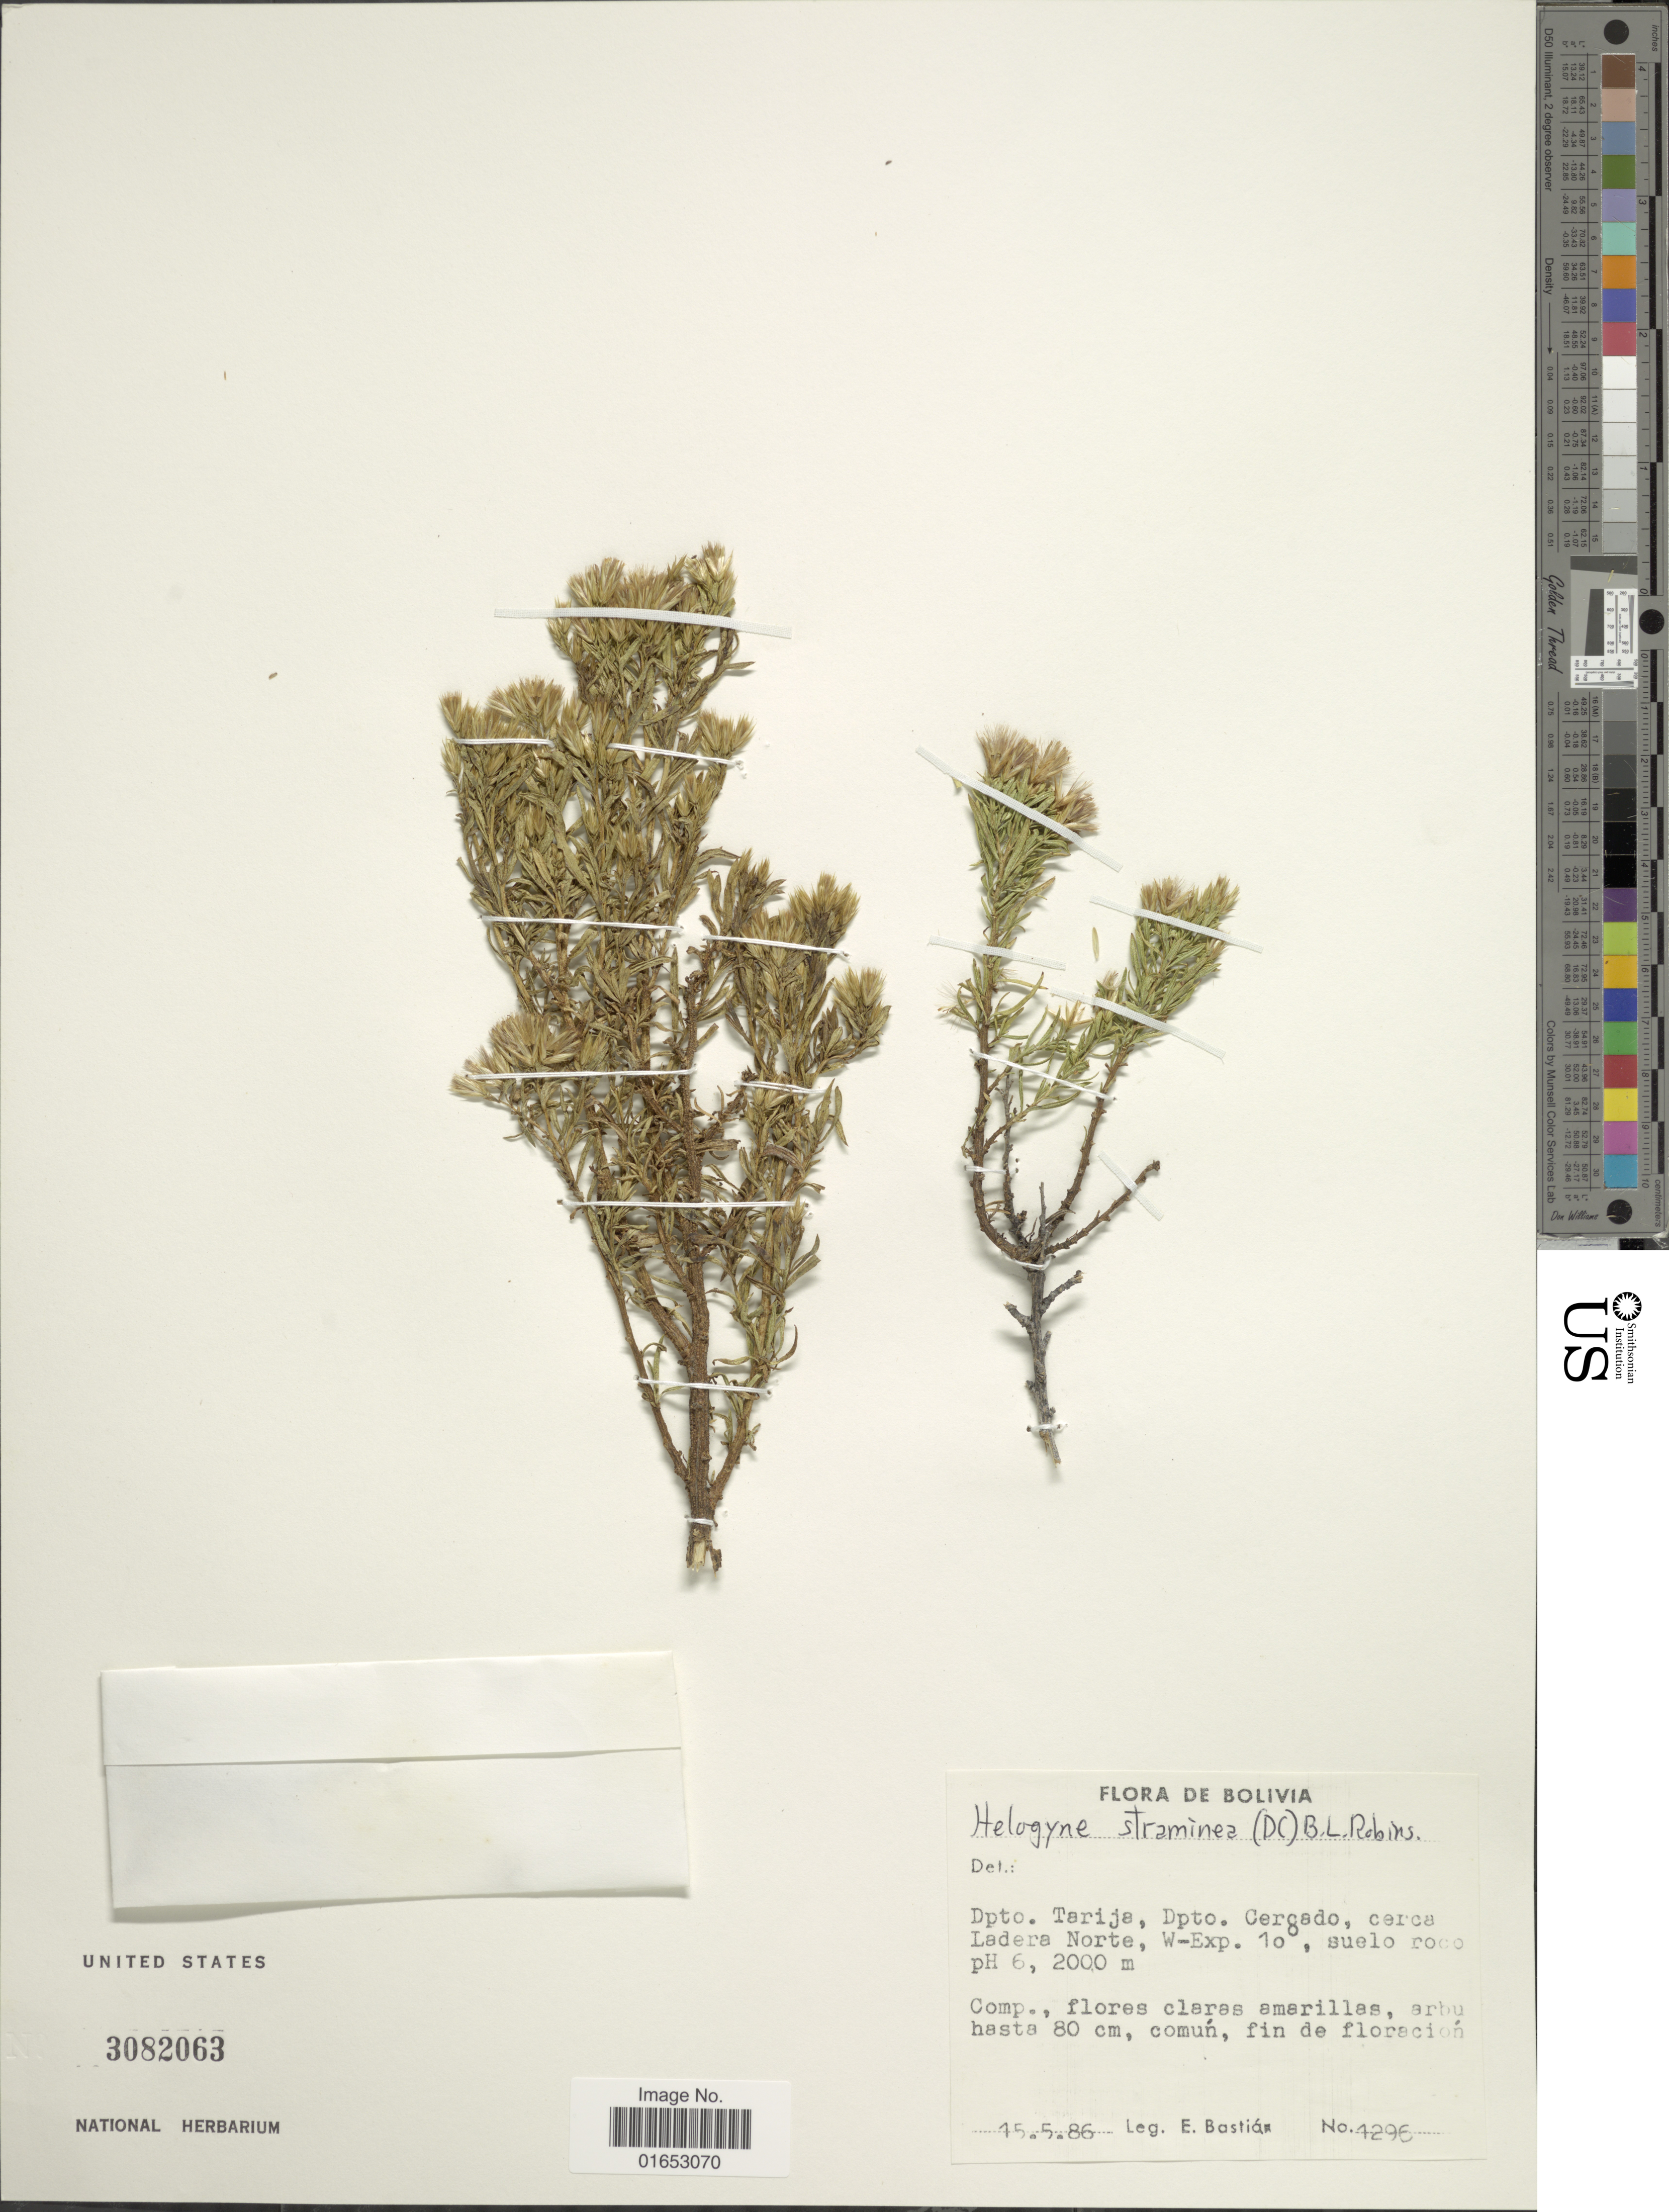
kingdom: Plantae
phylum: Tracheophyta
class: Magnoliopsida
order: Asterales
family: Asteraceae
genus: Helogyne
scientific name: Helogyne straminea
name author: (DC.) B.L. Rob.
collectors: E. Bastian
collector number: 1296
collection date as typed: Transcribed d/m/y: 15/5/86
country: Bolivia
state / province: Tarija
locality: Dpto. Cercado, cerca Ladera Norte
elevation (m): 2000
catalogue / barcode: US 3082063